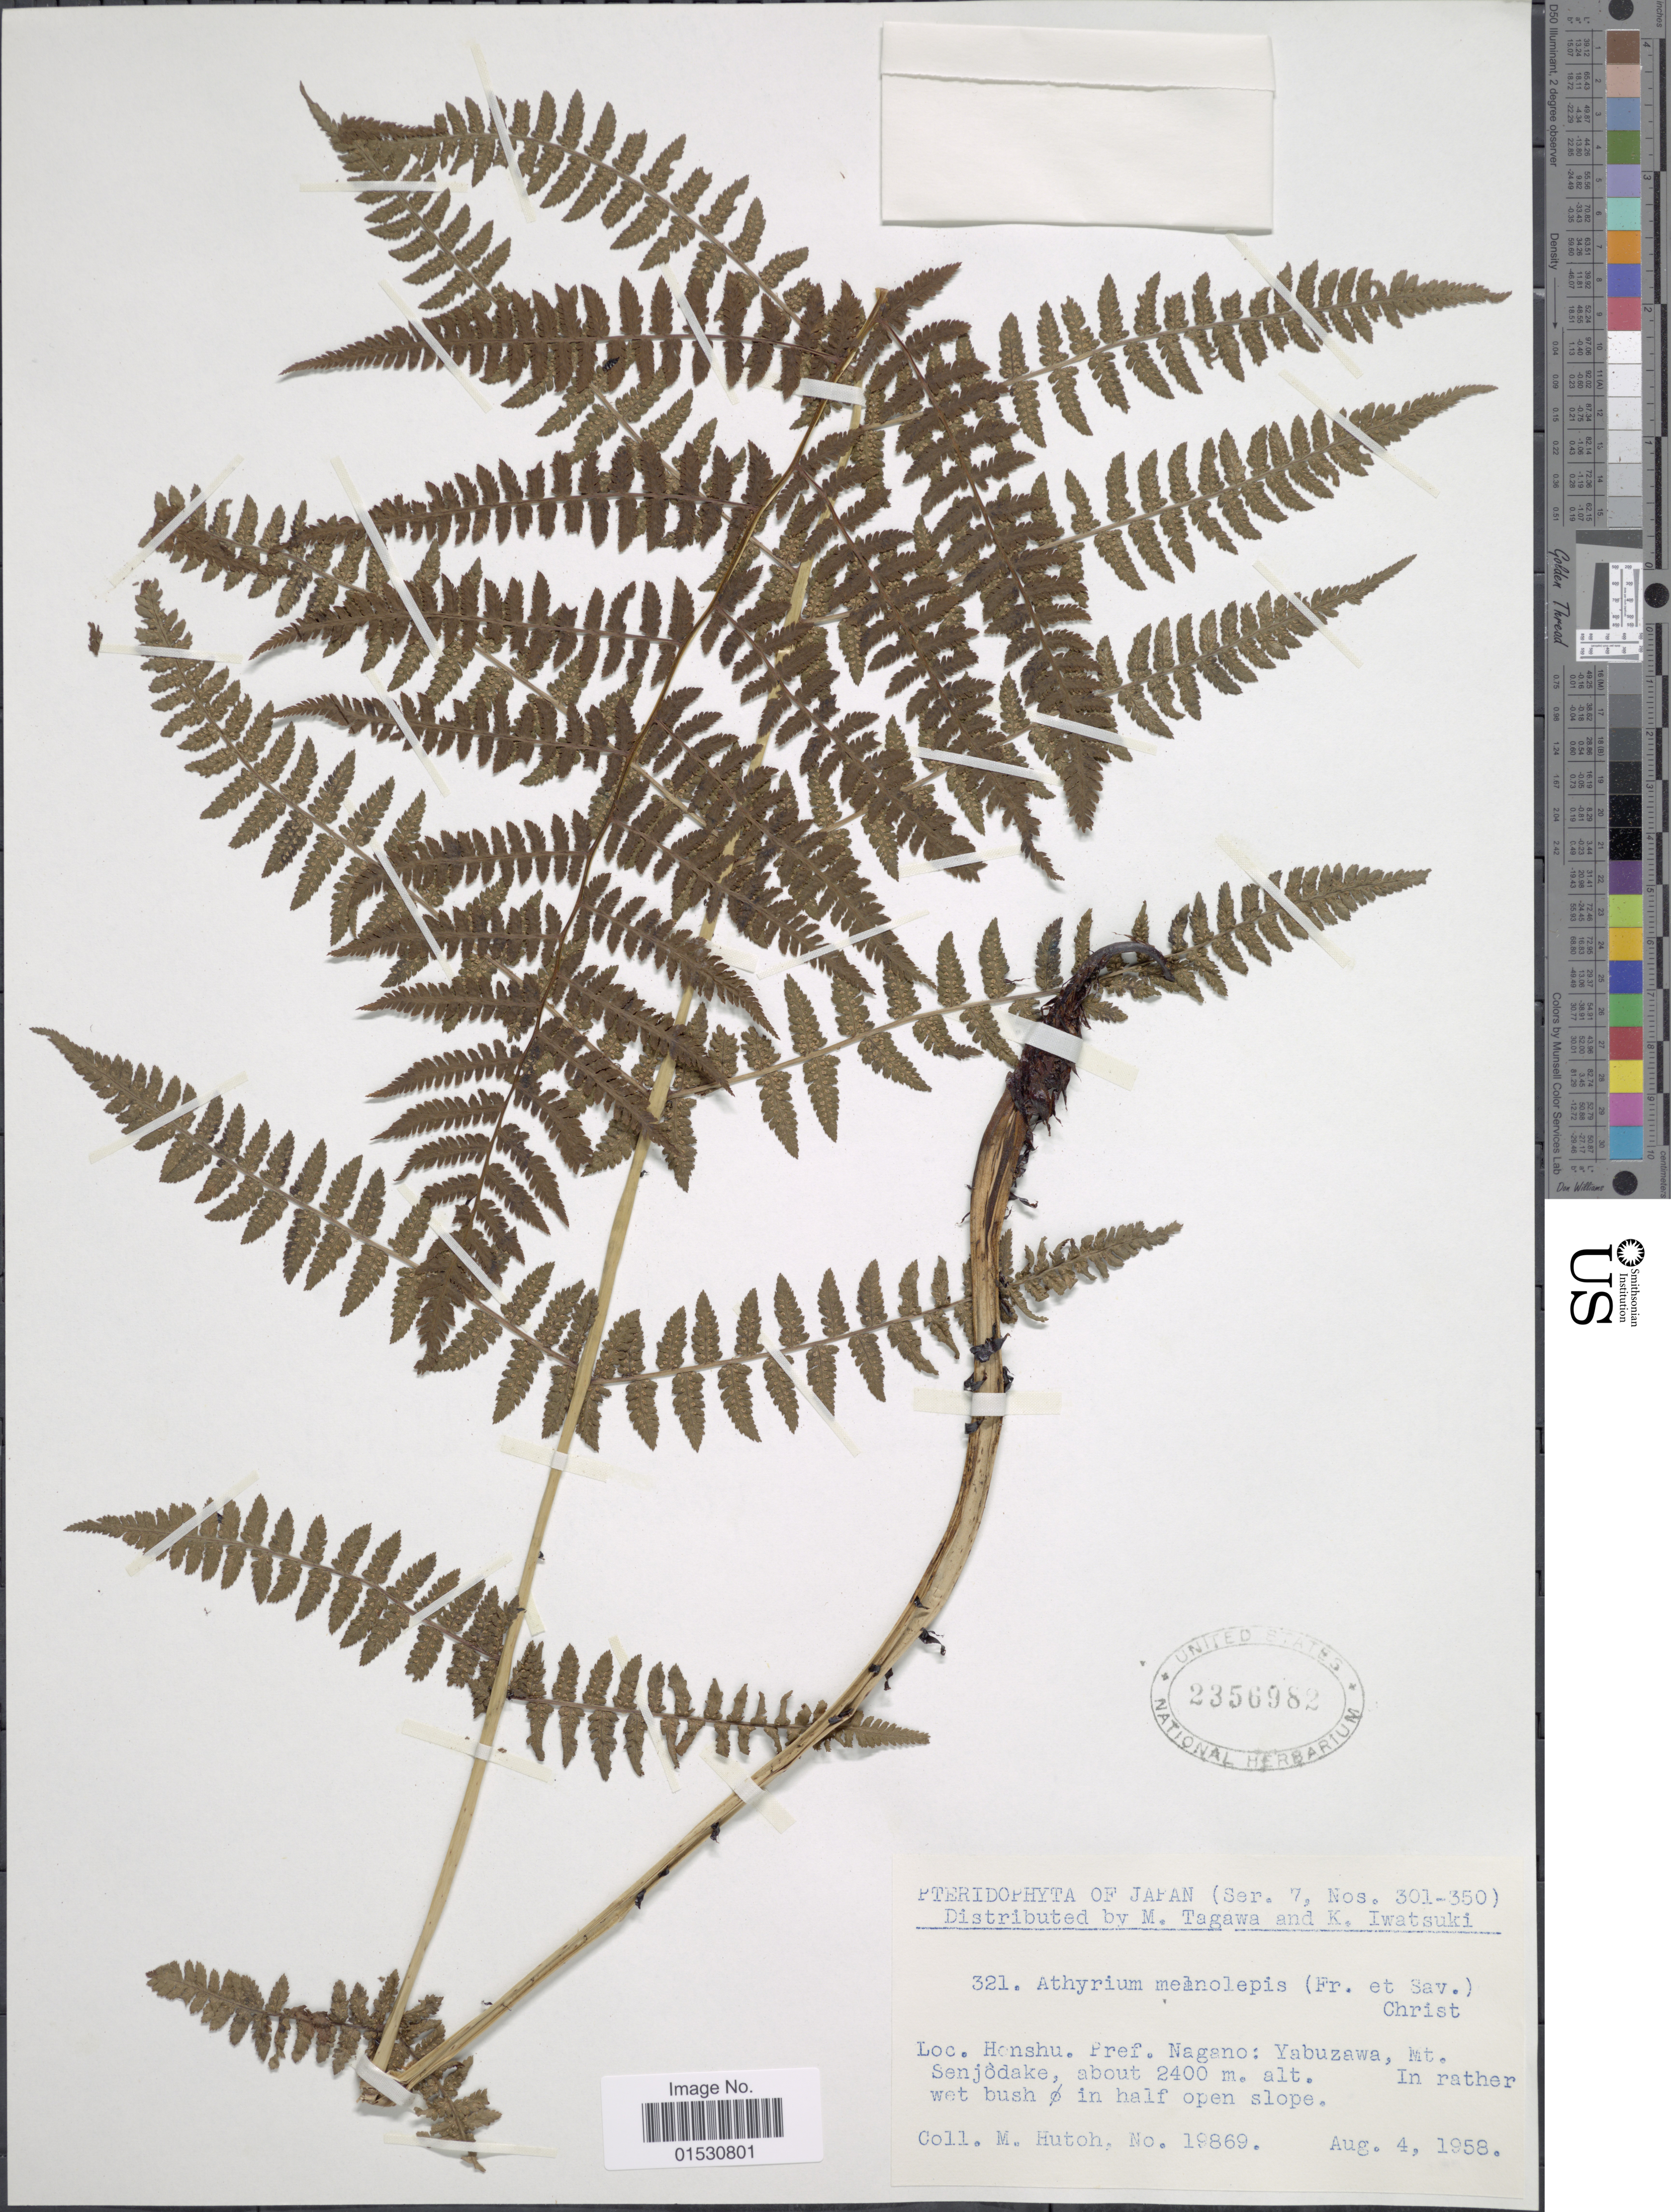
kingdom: Plantae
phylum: Tracheophyta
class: Polypodiopsida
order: Polypodiales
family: Athyriaceae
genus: Athyrium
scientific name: Athyrium melanolepis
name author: (Franch. & Sav.) Christ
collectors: M. Hutch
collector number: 19869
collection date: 1958-08-04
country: Japan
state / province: Nagano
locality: Honshu. Pref. Nagano: Yabuzawa, Mt. Senjodake.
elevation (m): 2400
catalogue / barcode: US 2356982